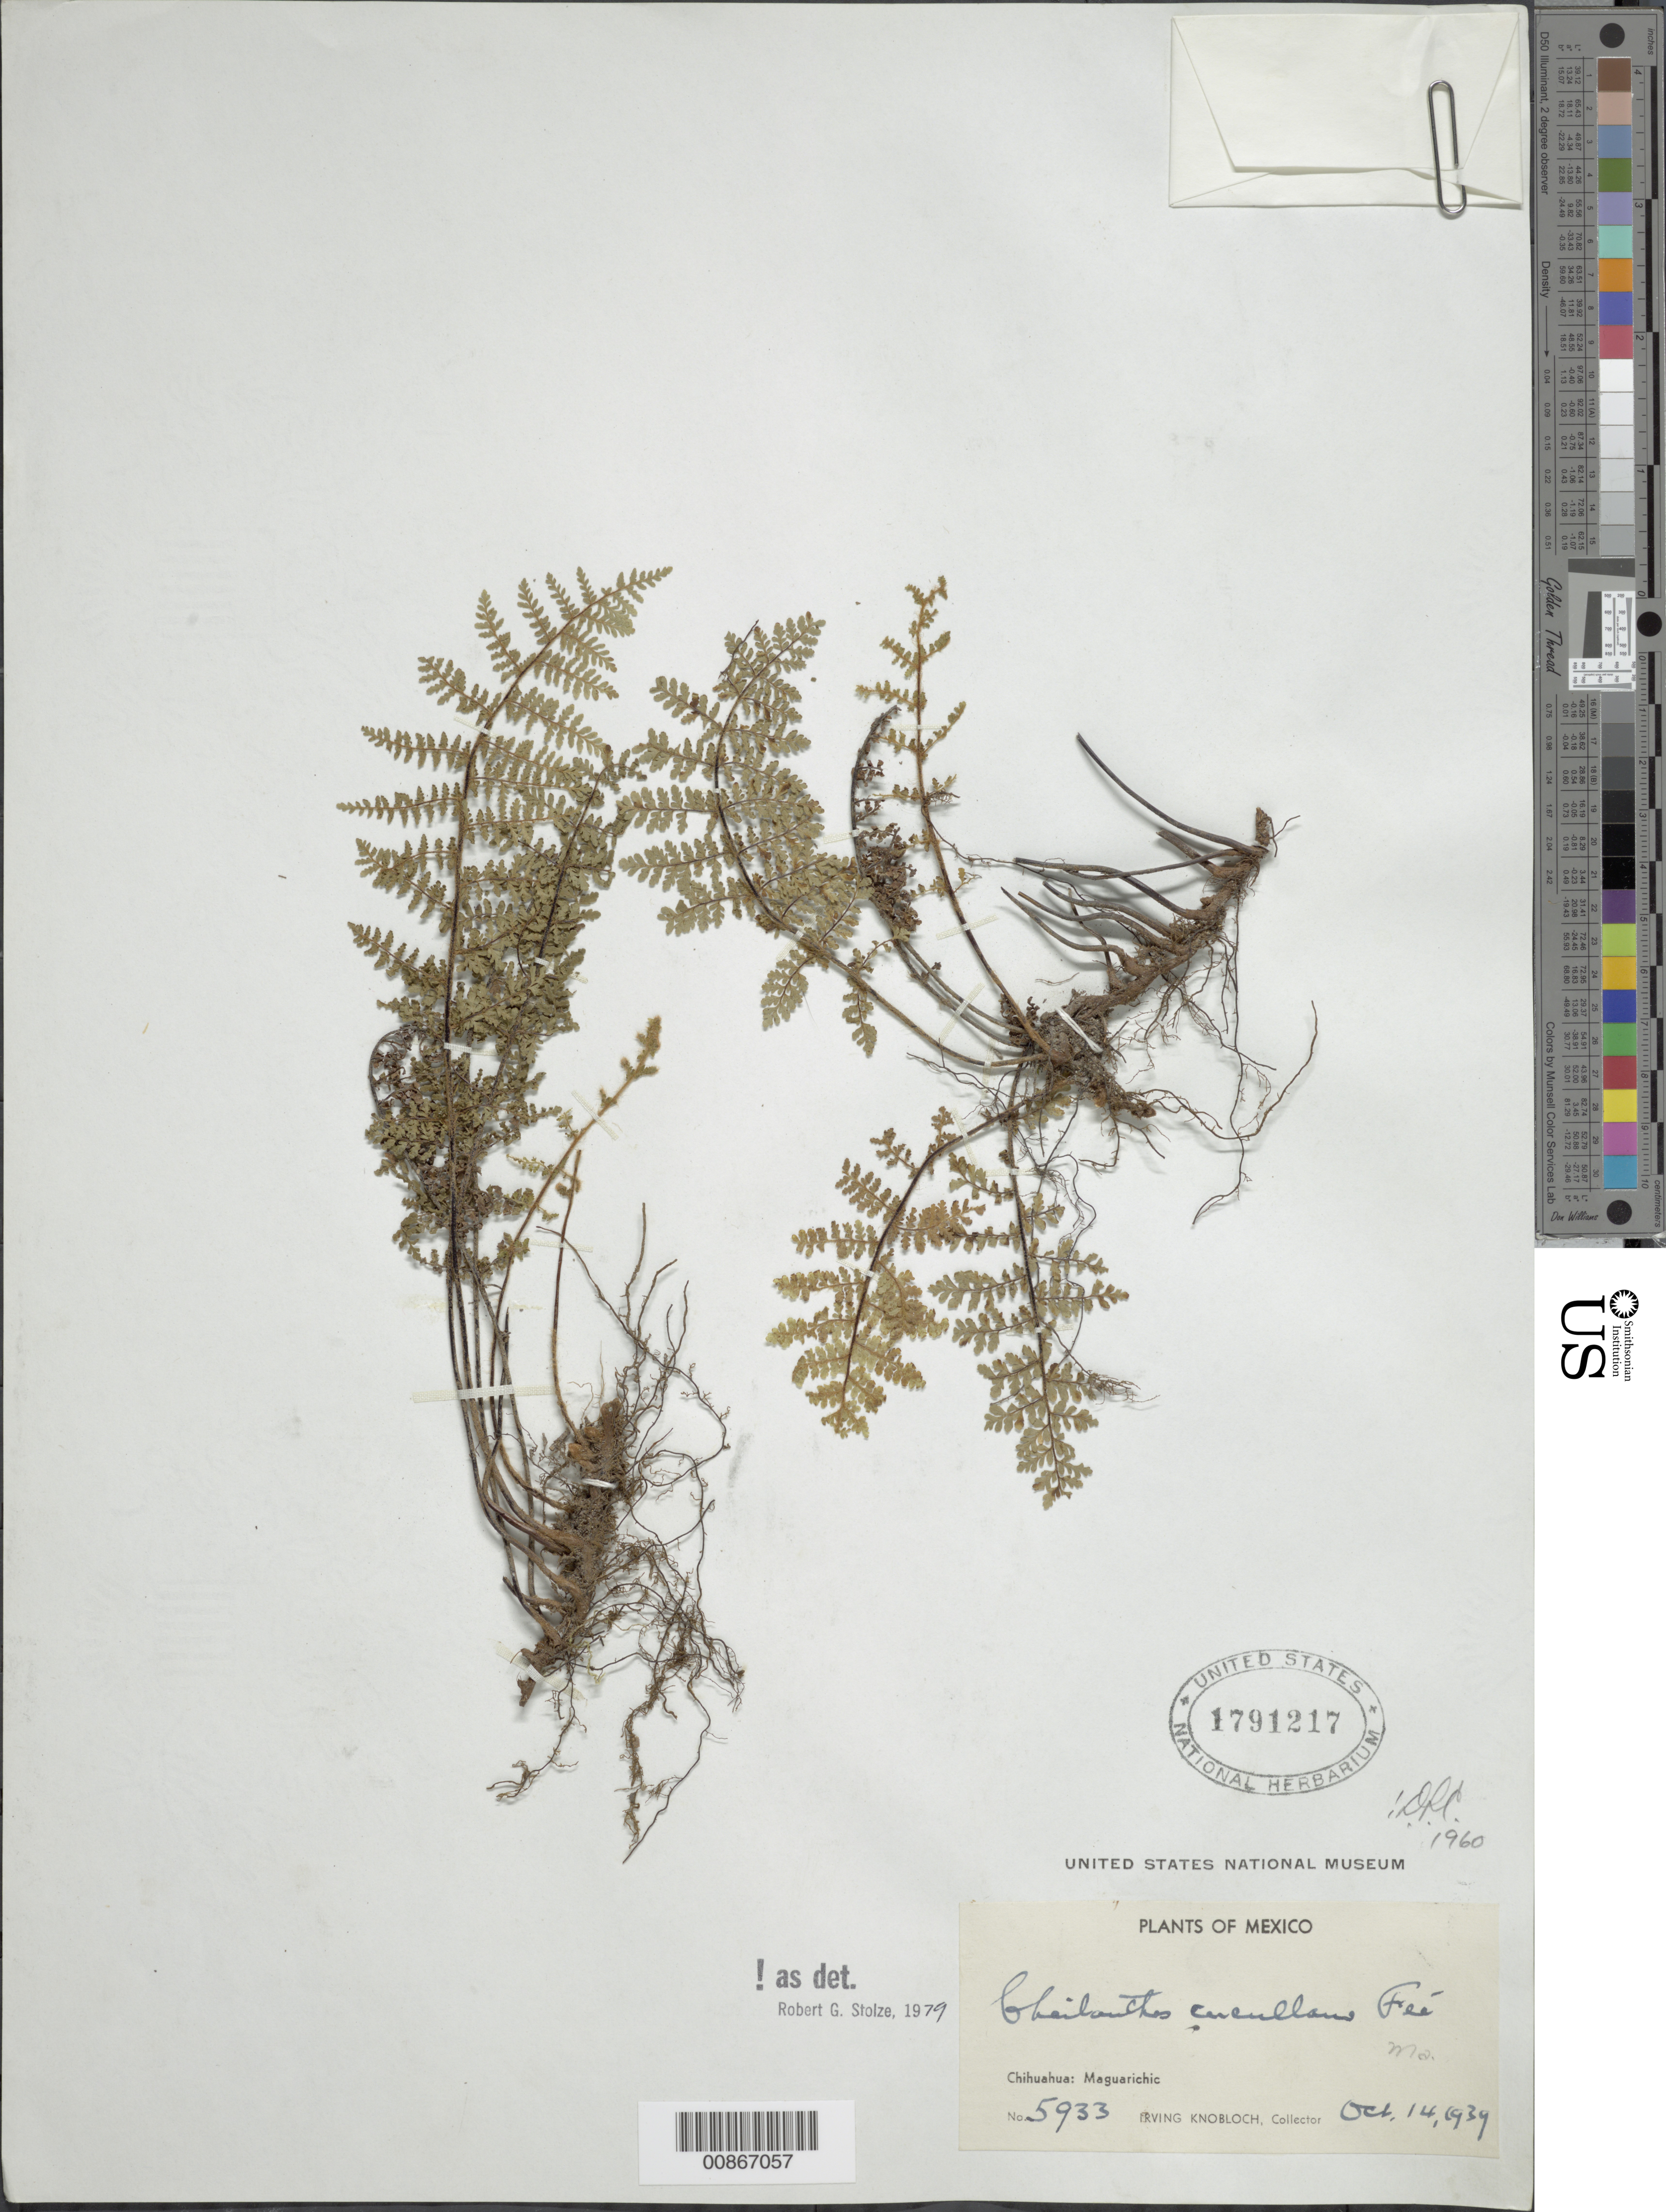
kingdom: Plantae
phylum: Tracheophyta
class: Polypodiopsida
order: Polypodiales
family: Pteridaceae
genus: Myriopteris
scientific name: Myriopteris cucullans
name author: (Fée) Grusz & Windham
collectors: I. W. Knobloch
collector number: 5933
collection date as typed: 14 Oct 1939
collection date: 1939-10-14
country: Mexico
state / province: Chihuahua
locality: Maguarichic, Chihuahua.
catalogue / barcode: US 1791217